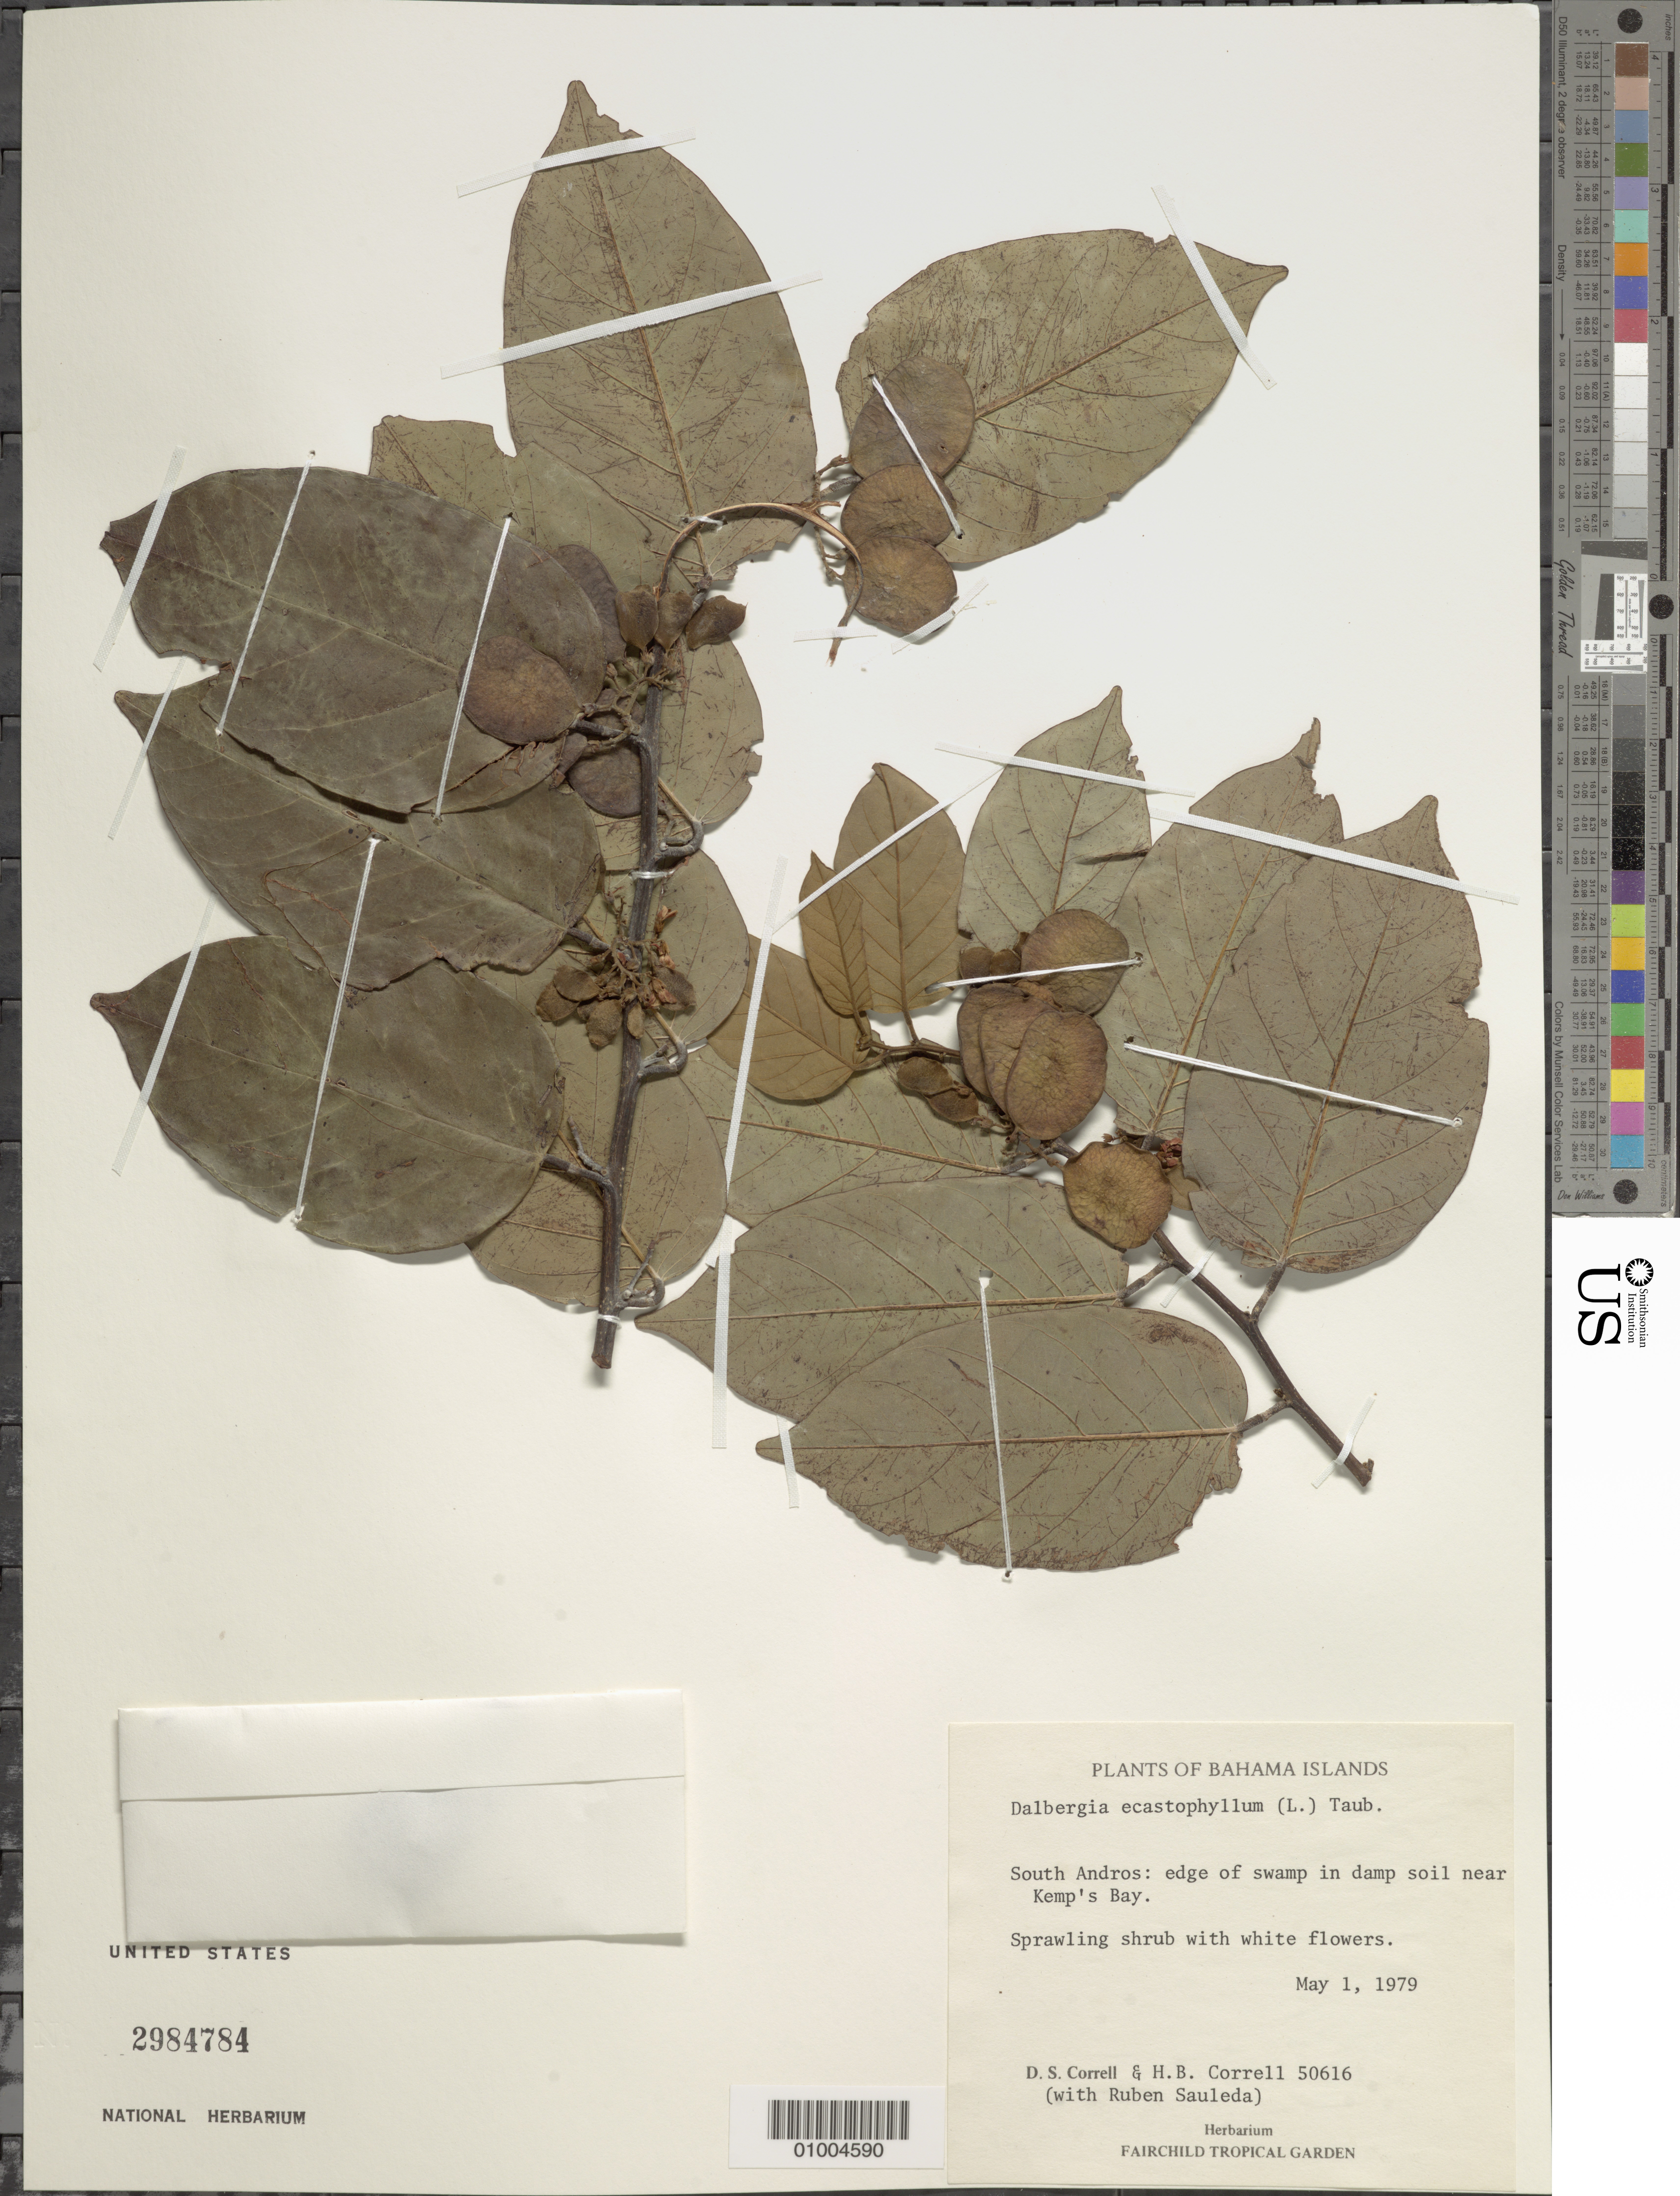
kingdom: Plantae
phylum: Tracheophyta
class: Magnoliopsida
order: Fabales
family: Fabaceae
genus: Dalbergia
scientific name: Dalbergia ecastaphyllum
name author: (L.) Taub.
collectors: D. S. Correll & H. Correll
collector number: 50616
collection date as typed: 01 May 1979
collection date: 1979-05-01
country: Bahamas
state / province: South Andros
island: Andros I.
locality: Edge of swamp in damp soil near Kemp's Bay. Sprawling shrub with white flowers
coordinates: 0 N, 0 E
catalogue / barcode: US 2984784